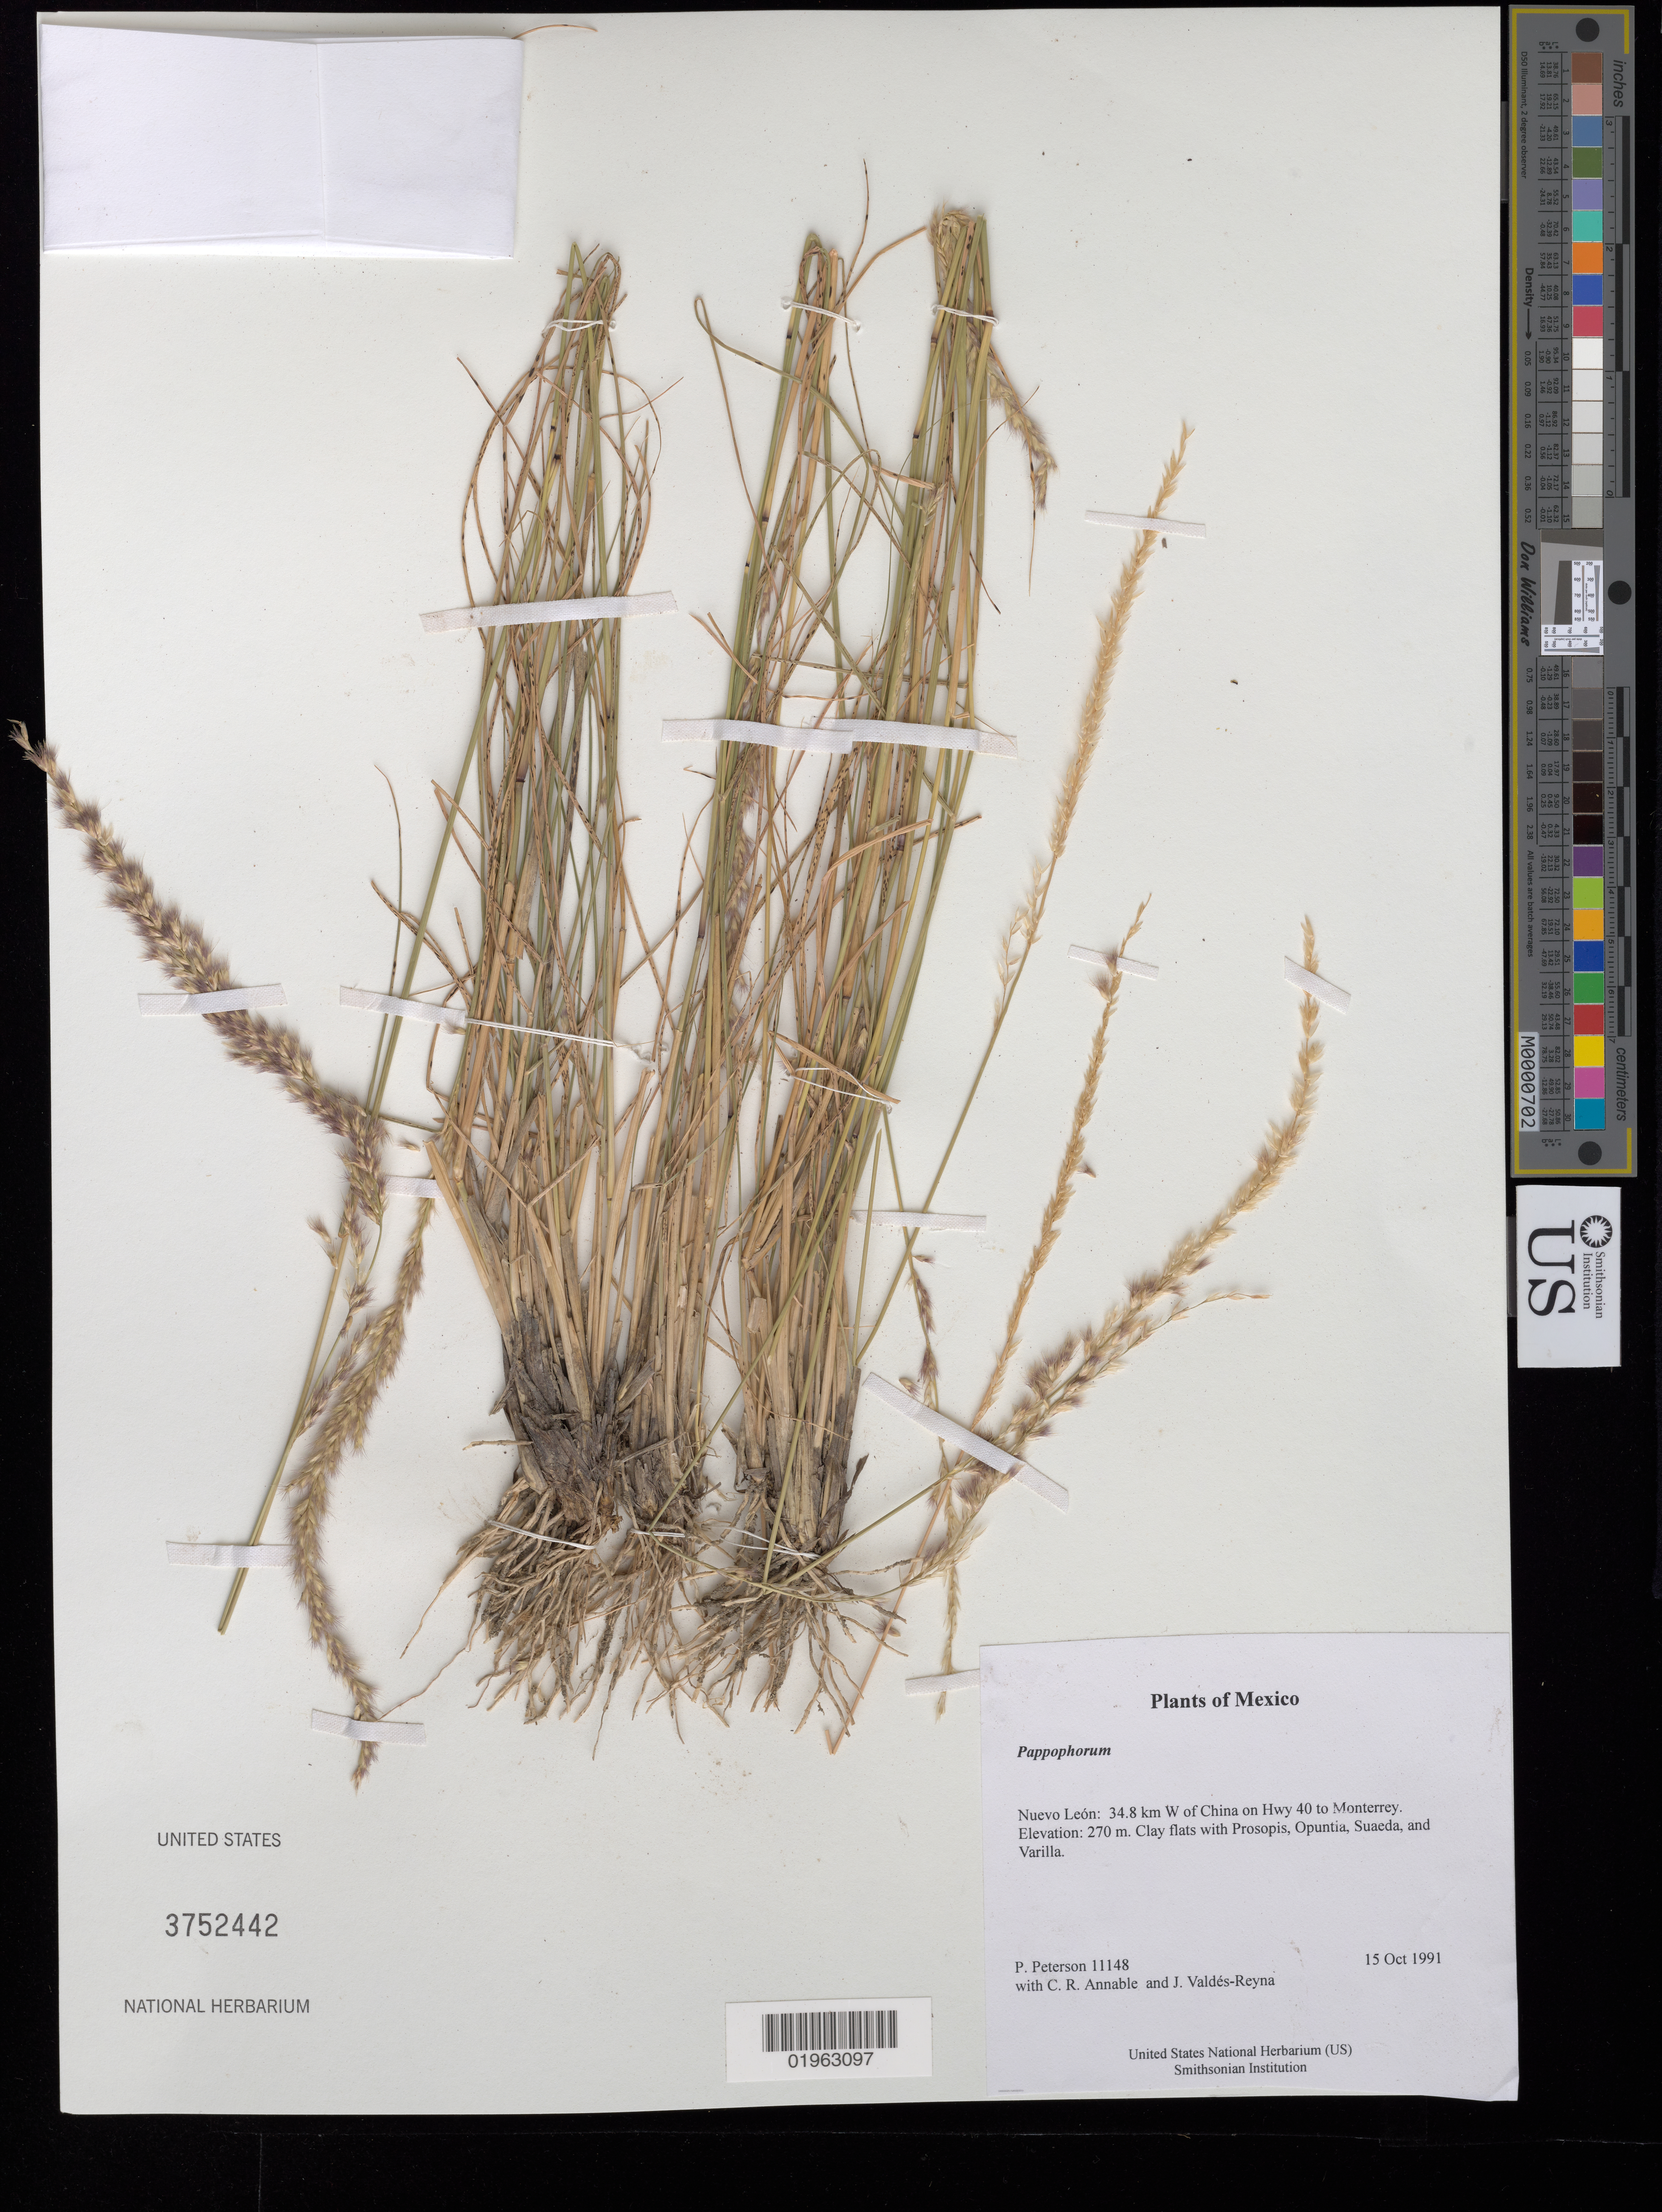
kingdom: Plantae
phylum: Tracheophyta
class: Liliopsida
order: Poales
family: Poaceae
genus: Pappophorum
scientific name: Pappophorum sp.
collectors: P. M. Peterson, C. R. Annable & J. Valdés-Reyna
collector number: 11148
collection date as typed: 15 Oct 1991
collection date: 1991-10-15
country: Mexico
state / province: Nuevo León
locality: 34.8 km W of China on Hwy 40 to Monterrey.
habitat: Clay flats with Prosopis, Opuntia, Suaeda, and Varilla.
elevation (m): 270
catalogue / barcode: US 3752442